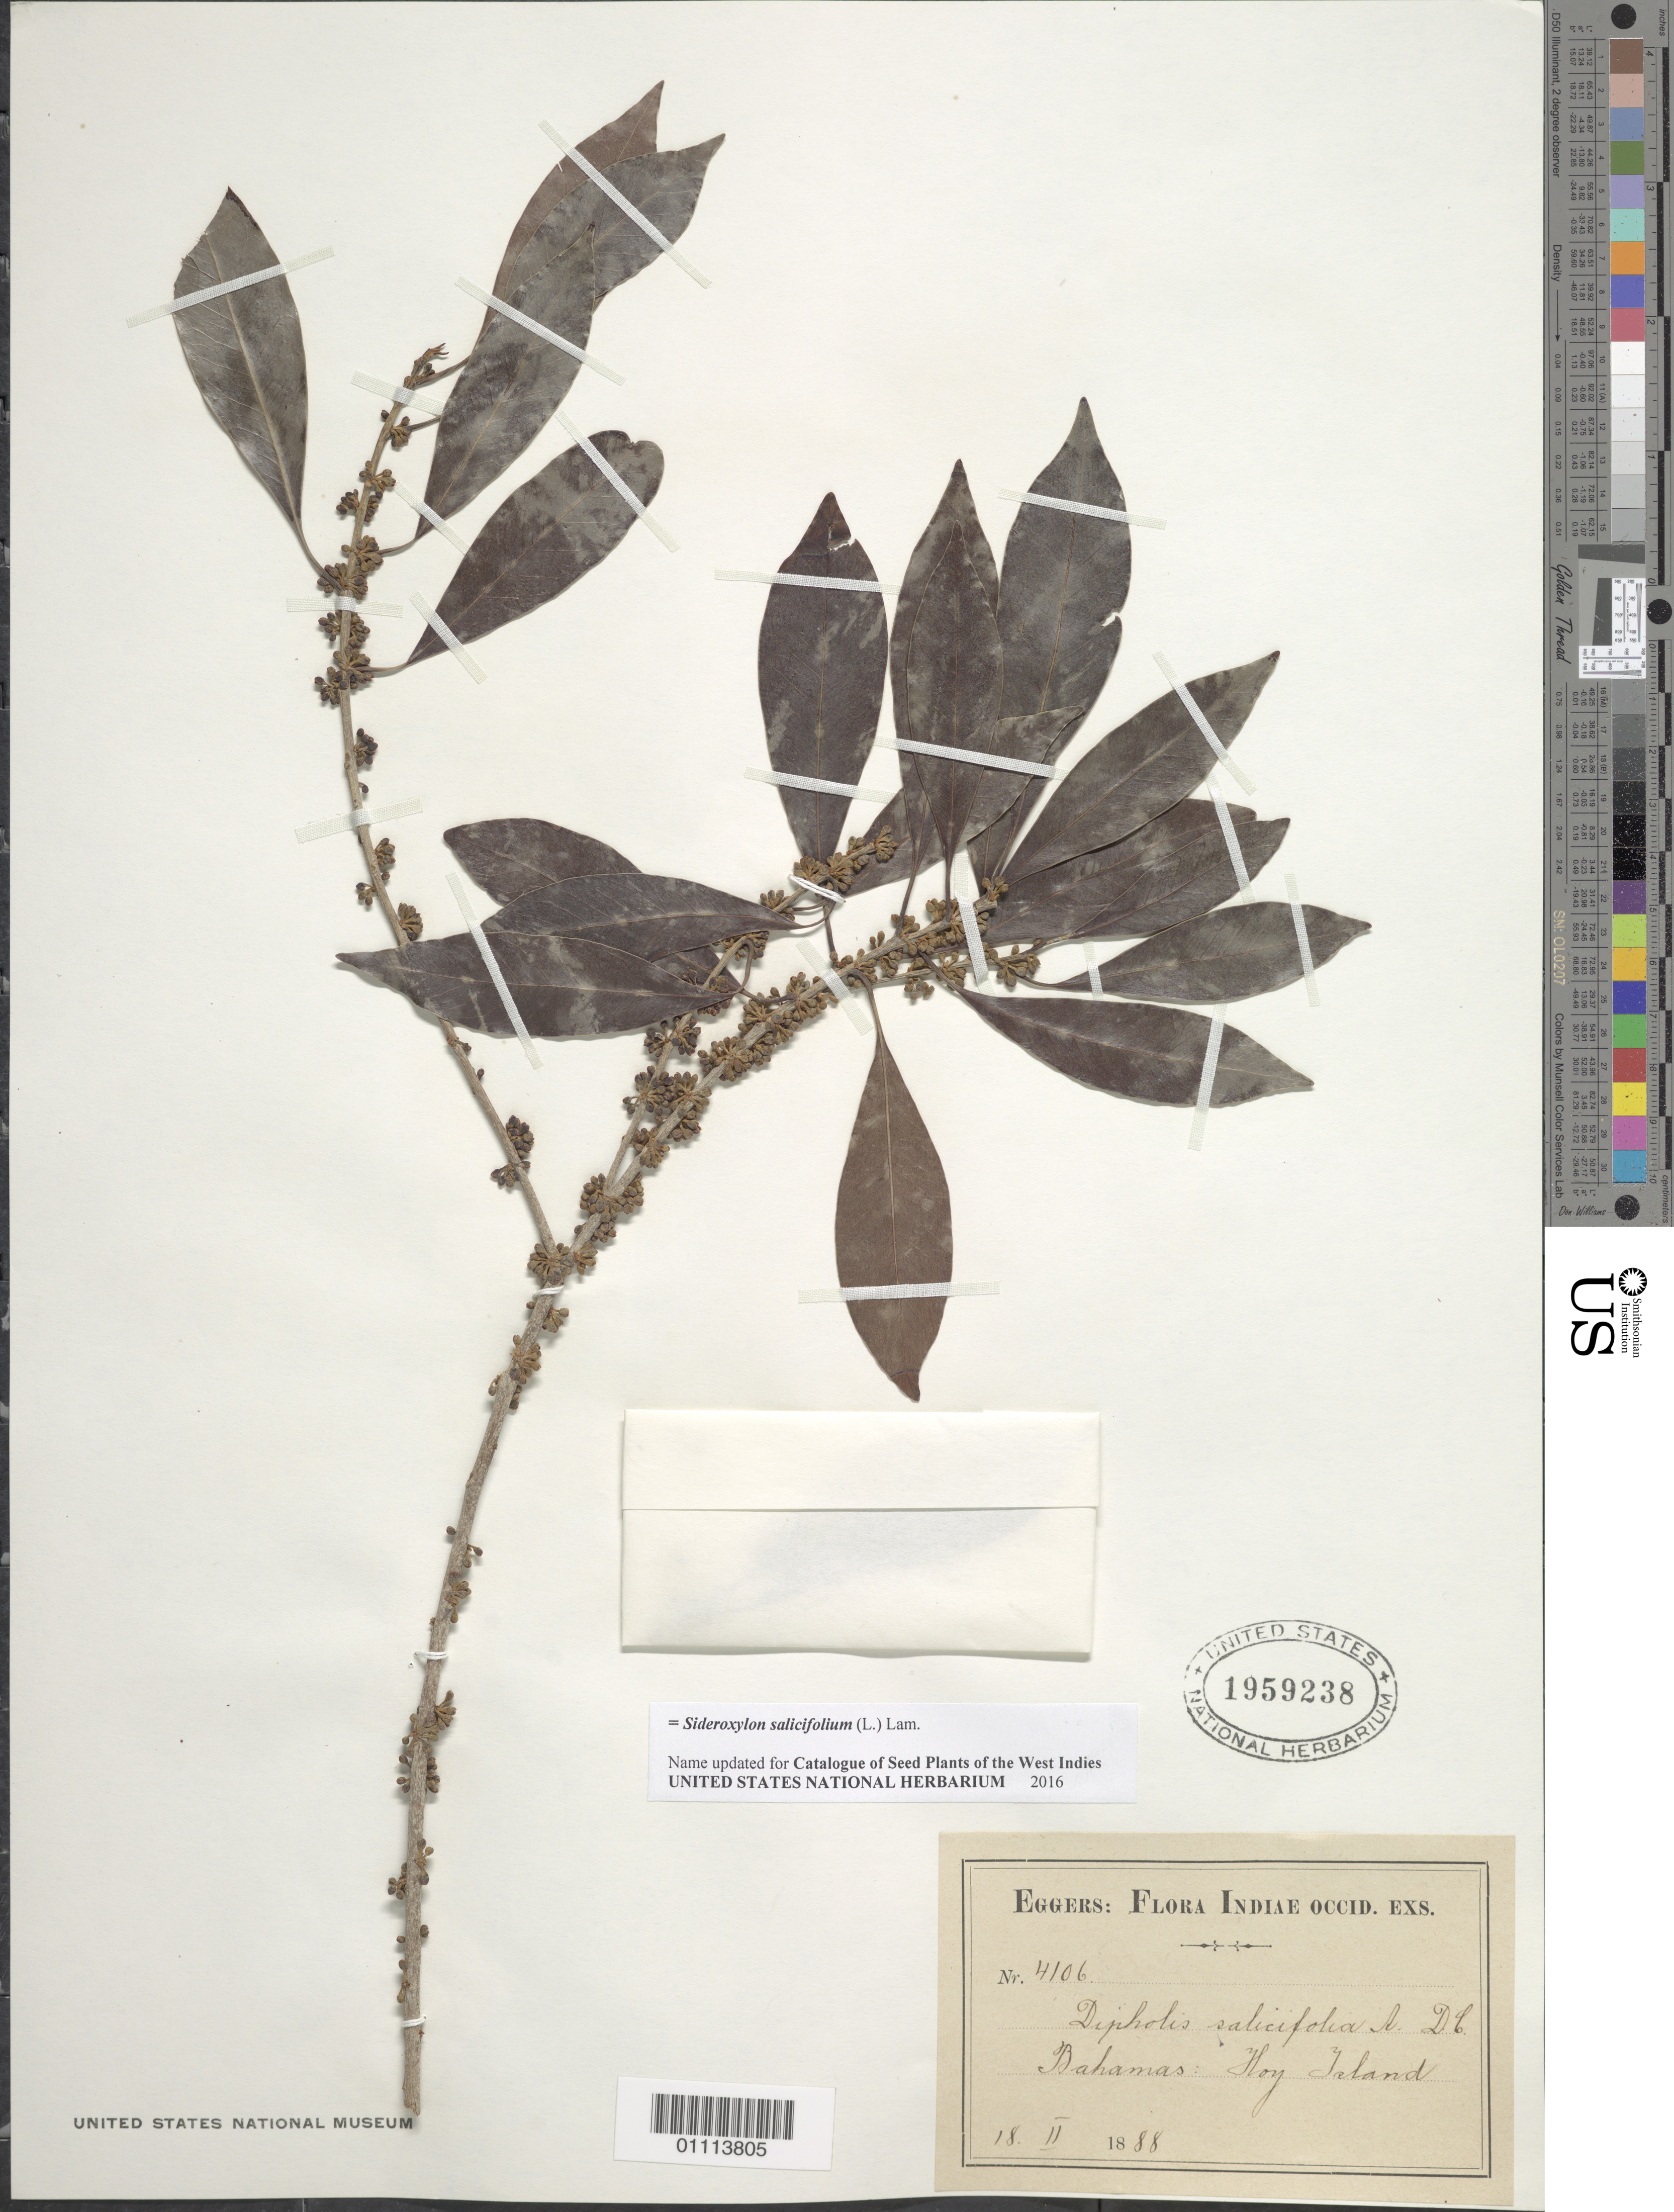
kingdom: Plantae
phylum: Tracheophyta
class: Magnoliopsida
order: Ericales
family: Sapotaceae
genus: Dipholis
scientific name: Dipholis salicifolia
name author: (L.) A. DC.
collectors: H. F. A. von Eggers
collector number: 4106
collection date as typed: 18 Feb 1888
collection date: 1888-02-18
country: Bahamas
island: Hog I.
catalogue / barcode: US 1959238